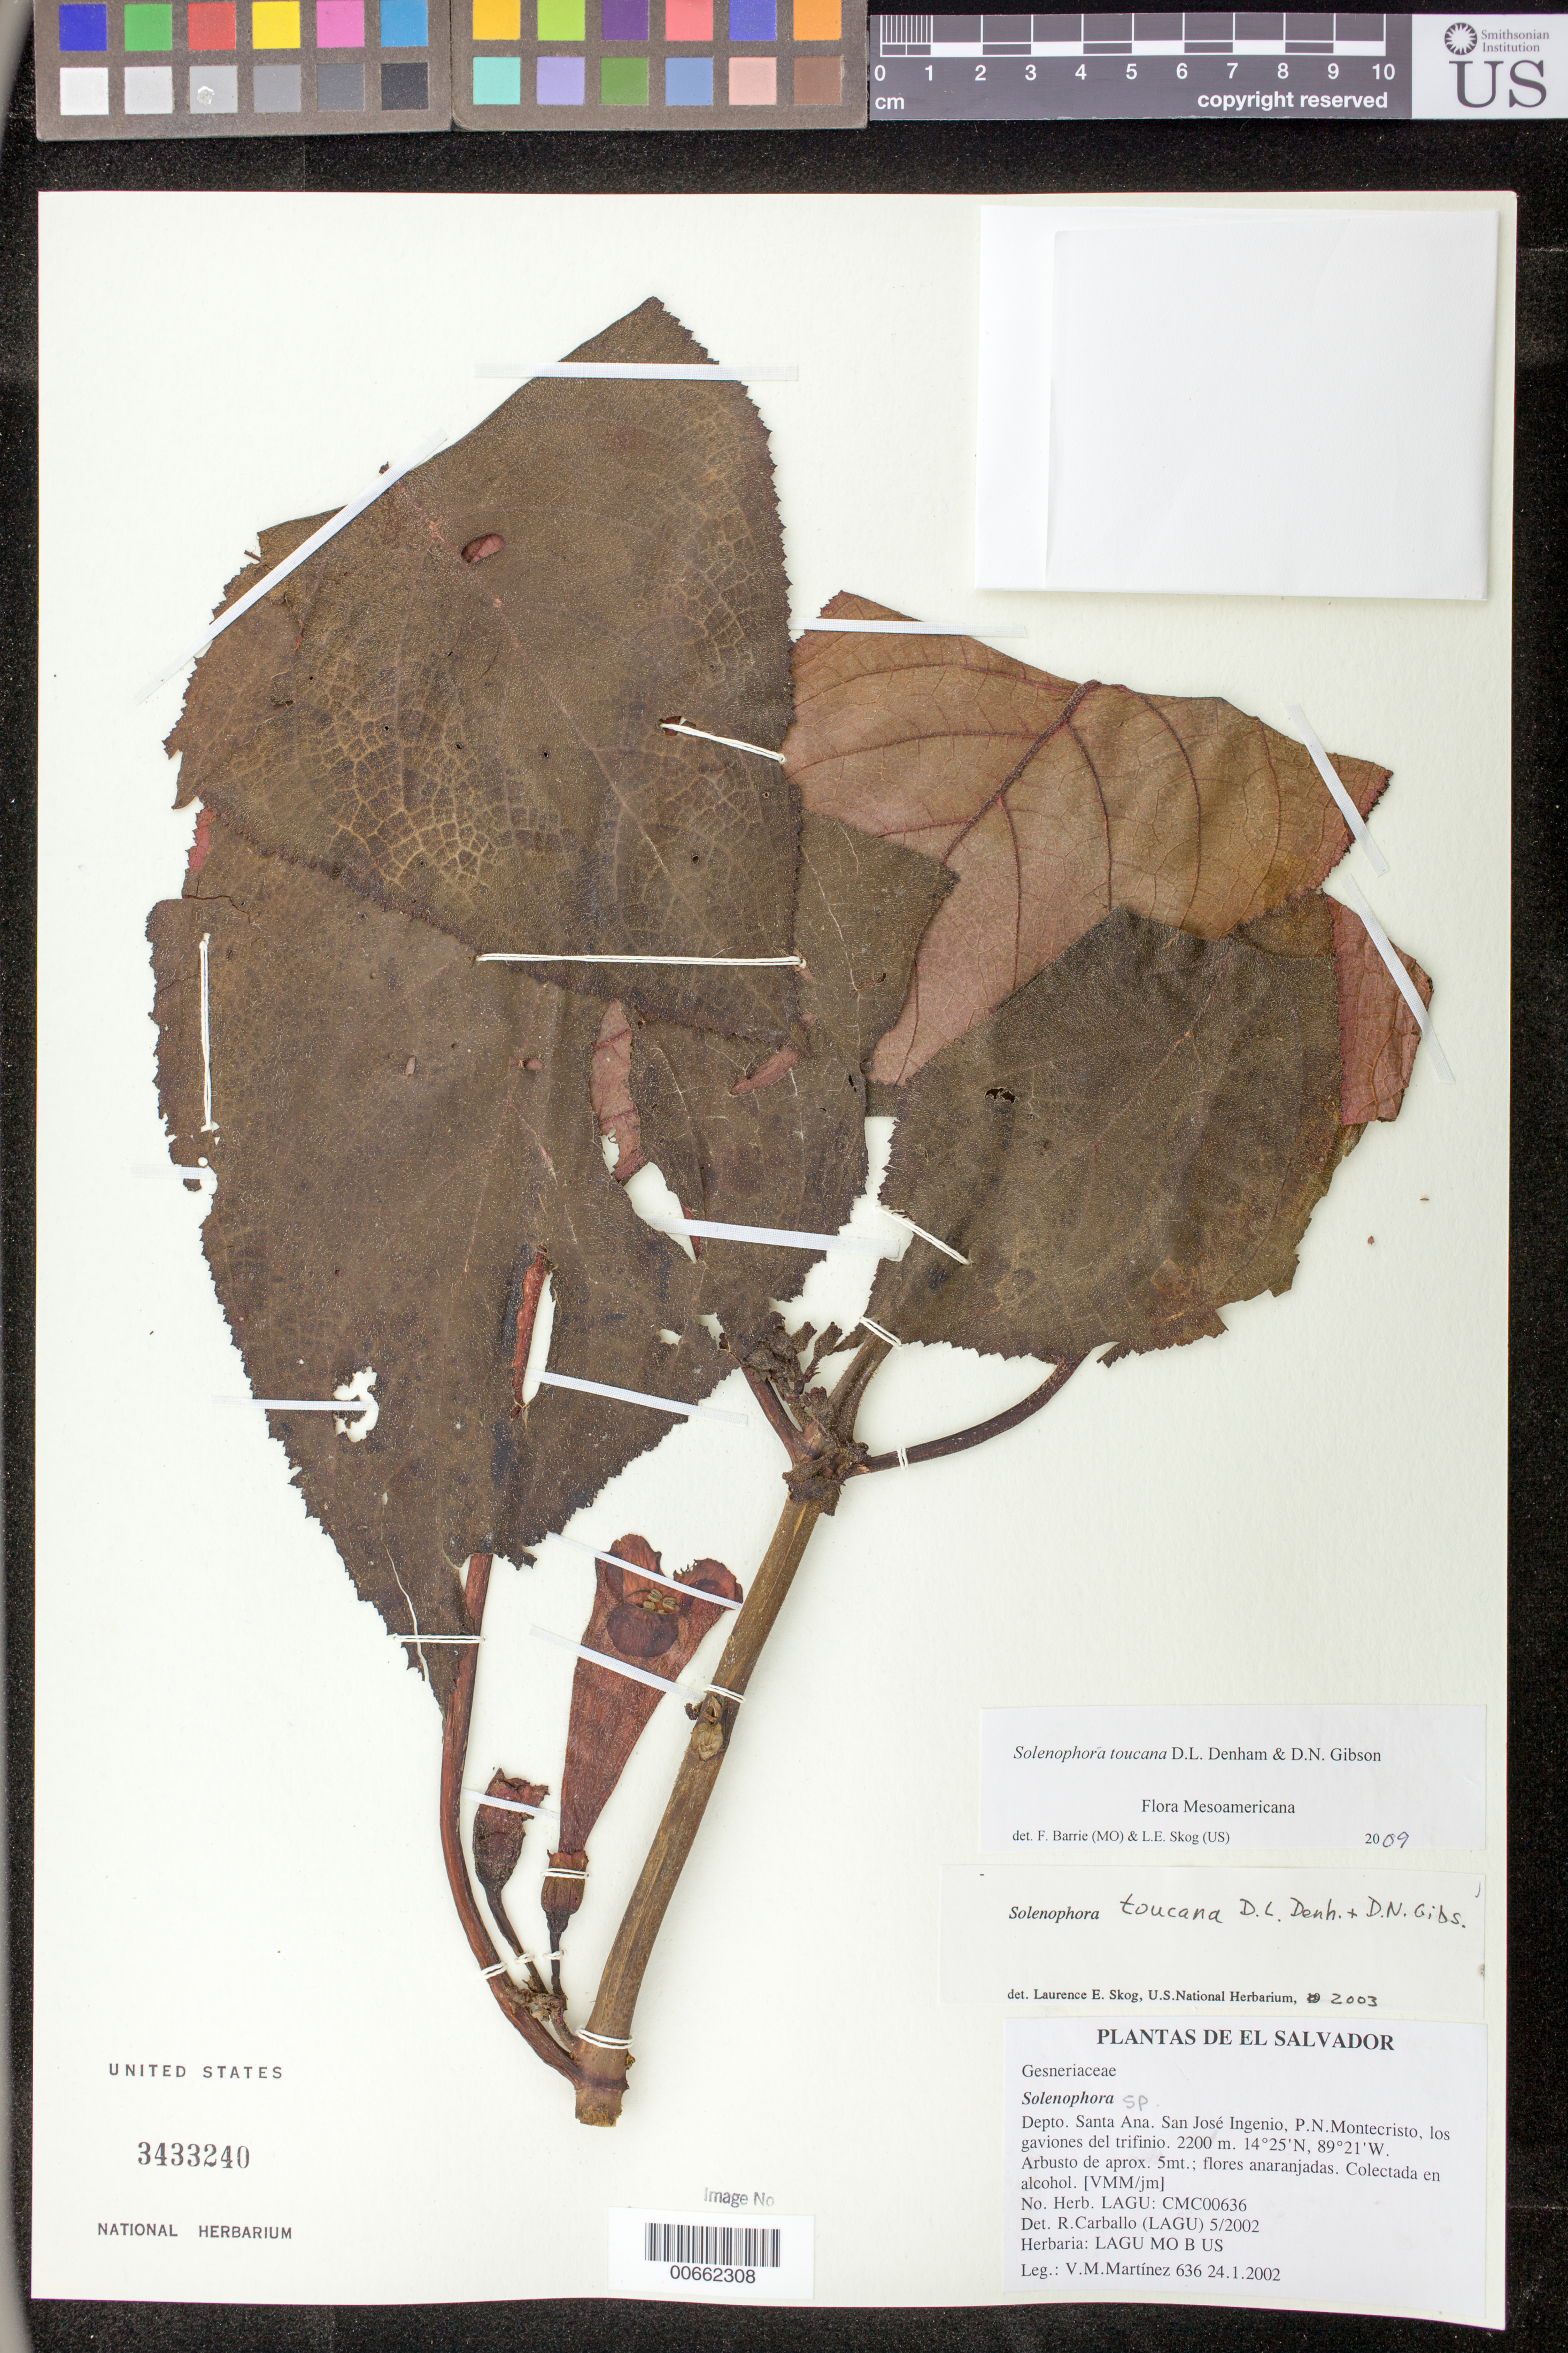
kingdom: Plantae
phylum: Tracheophyta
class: Magnoliopsida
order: Lamiales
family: Gesneriaceae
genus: Solenophora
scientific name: Solenophora toucana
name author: D.L. Denham & D.N. Gibson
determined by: Skog, Laurence E.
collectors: V. M. Martínez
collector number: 636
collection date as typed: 24 Jan 2002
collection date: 2002-01-24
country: El Salvador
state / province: Santa Ana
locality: San José Ingenio, P.N. Montecristo, los gaviones del trifinio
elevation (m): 2200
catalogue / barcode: US 3433240